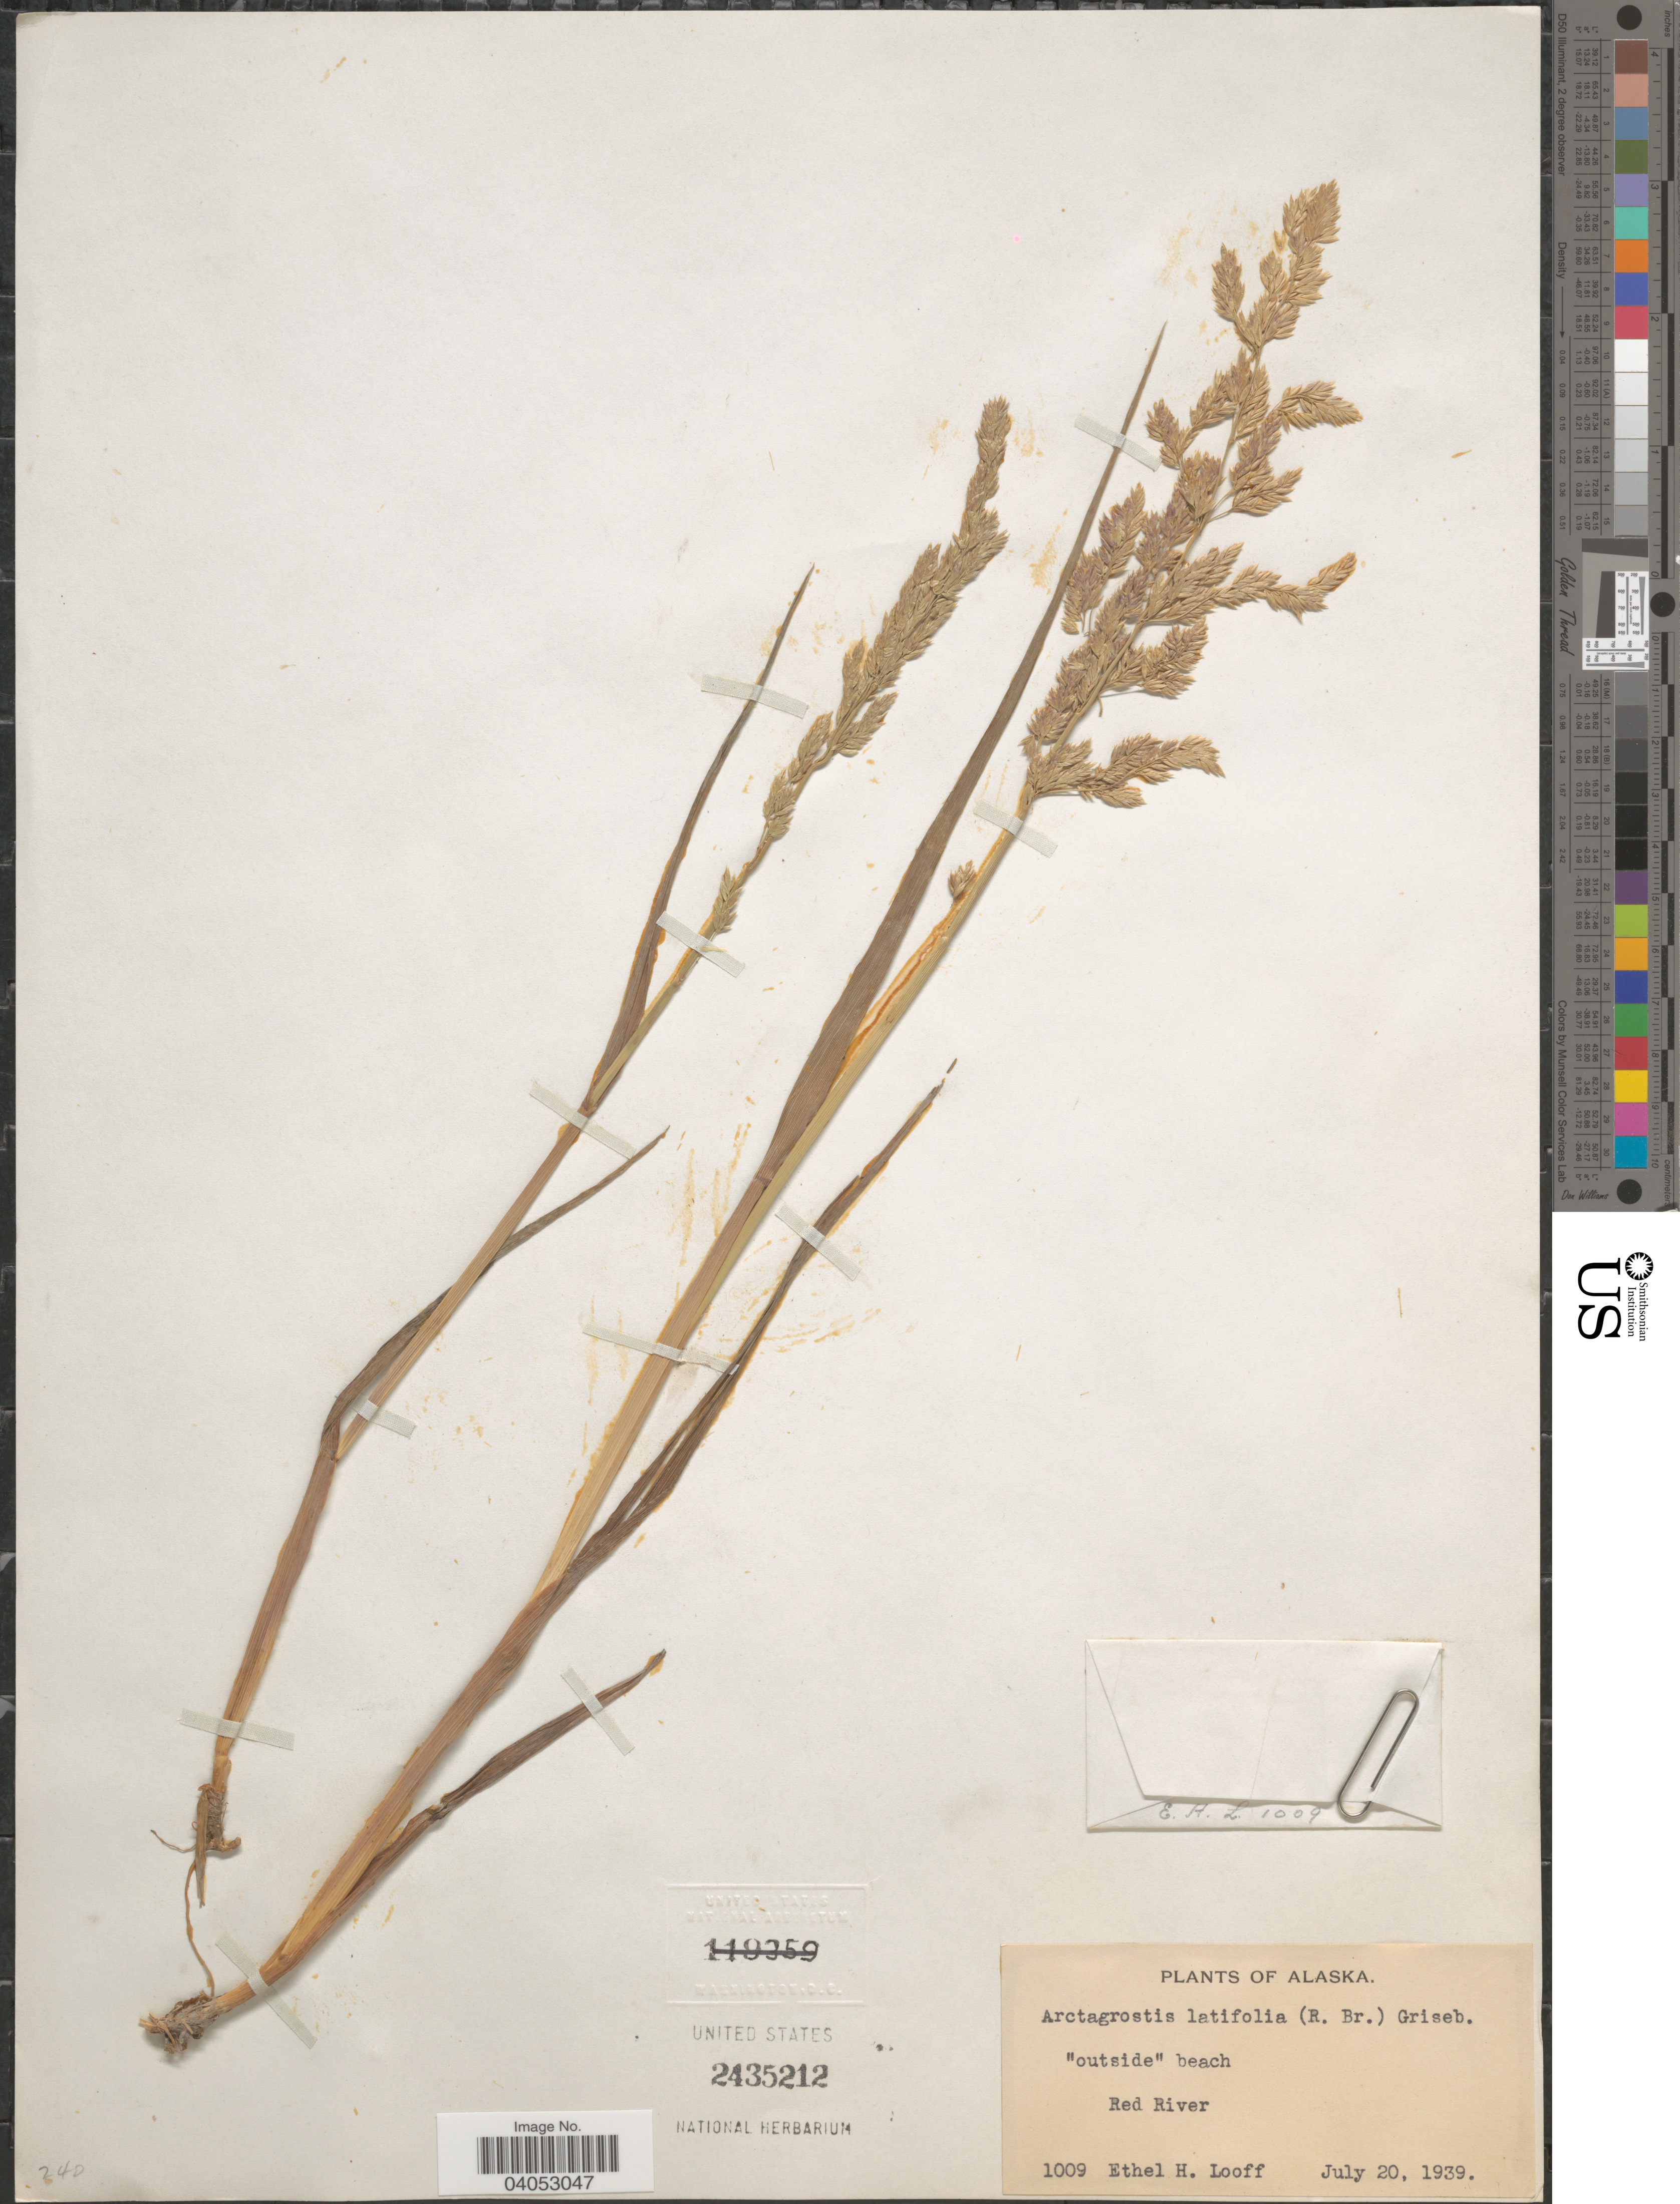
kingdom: Plantae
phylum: Tracheophyta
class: Liliopsida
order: Poales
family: Poaceae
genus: Arctagrostis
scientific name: Arctagrostis latifolia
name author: (R. Br.) Griseb.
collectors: E. Looff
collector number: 1009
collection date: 1939-07-20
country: United States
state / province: Alaska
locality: Red River.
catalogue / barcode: US 2435212